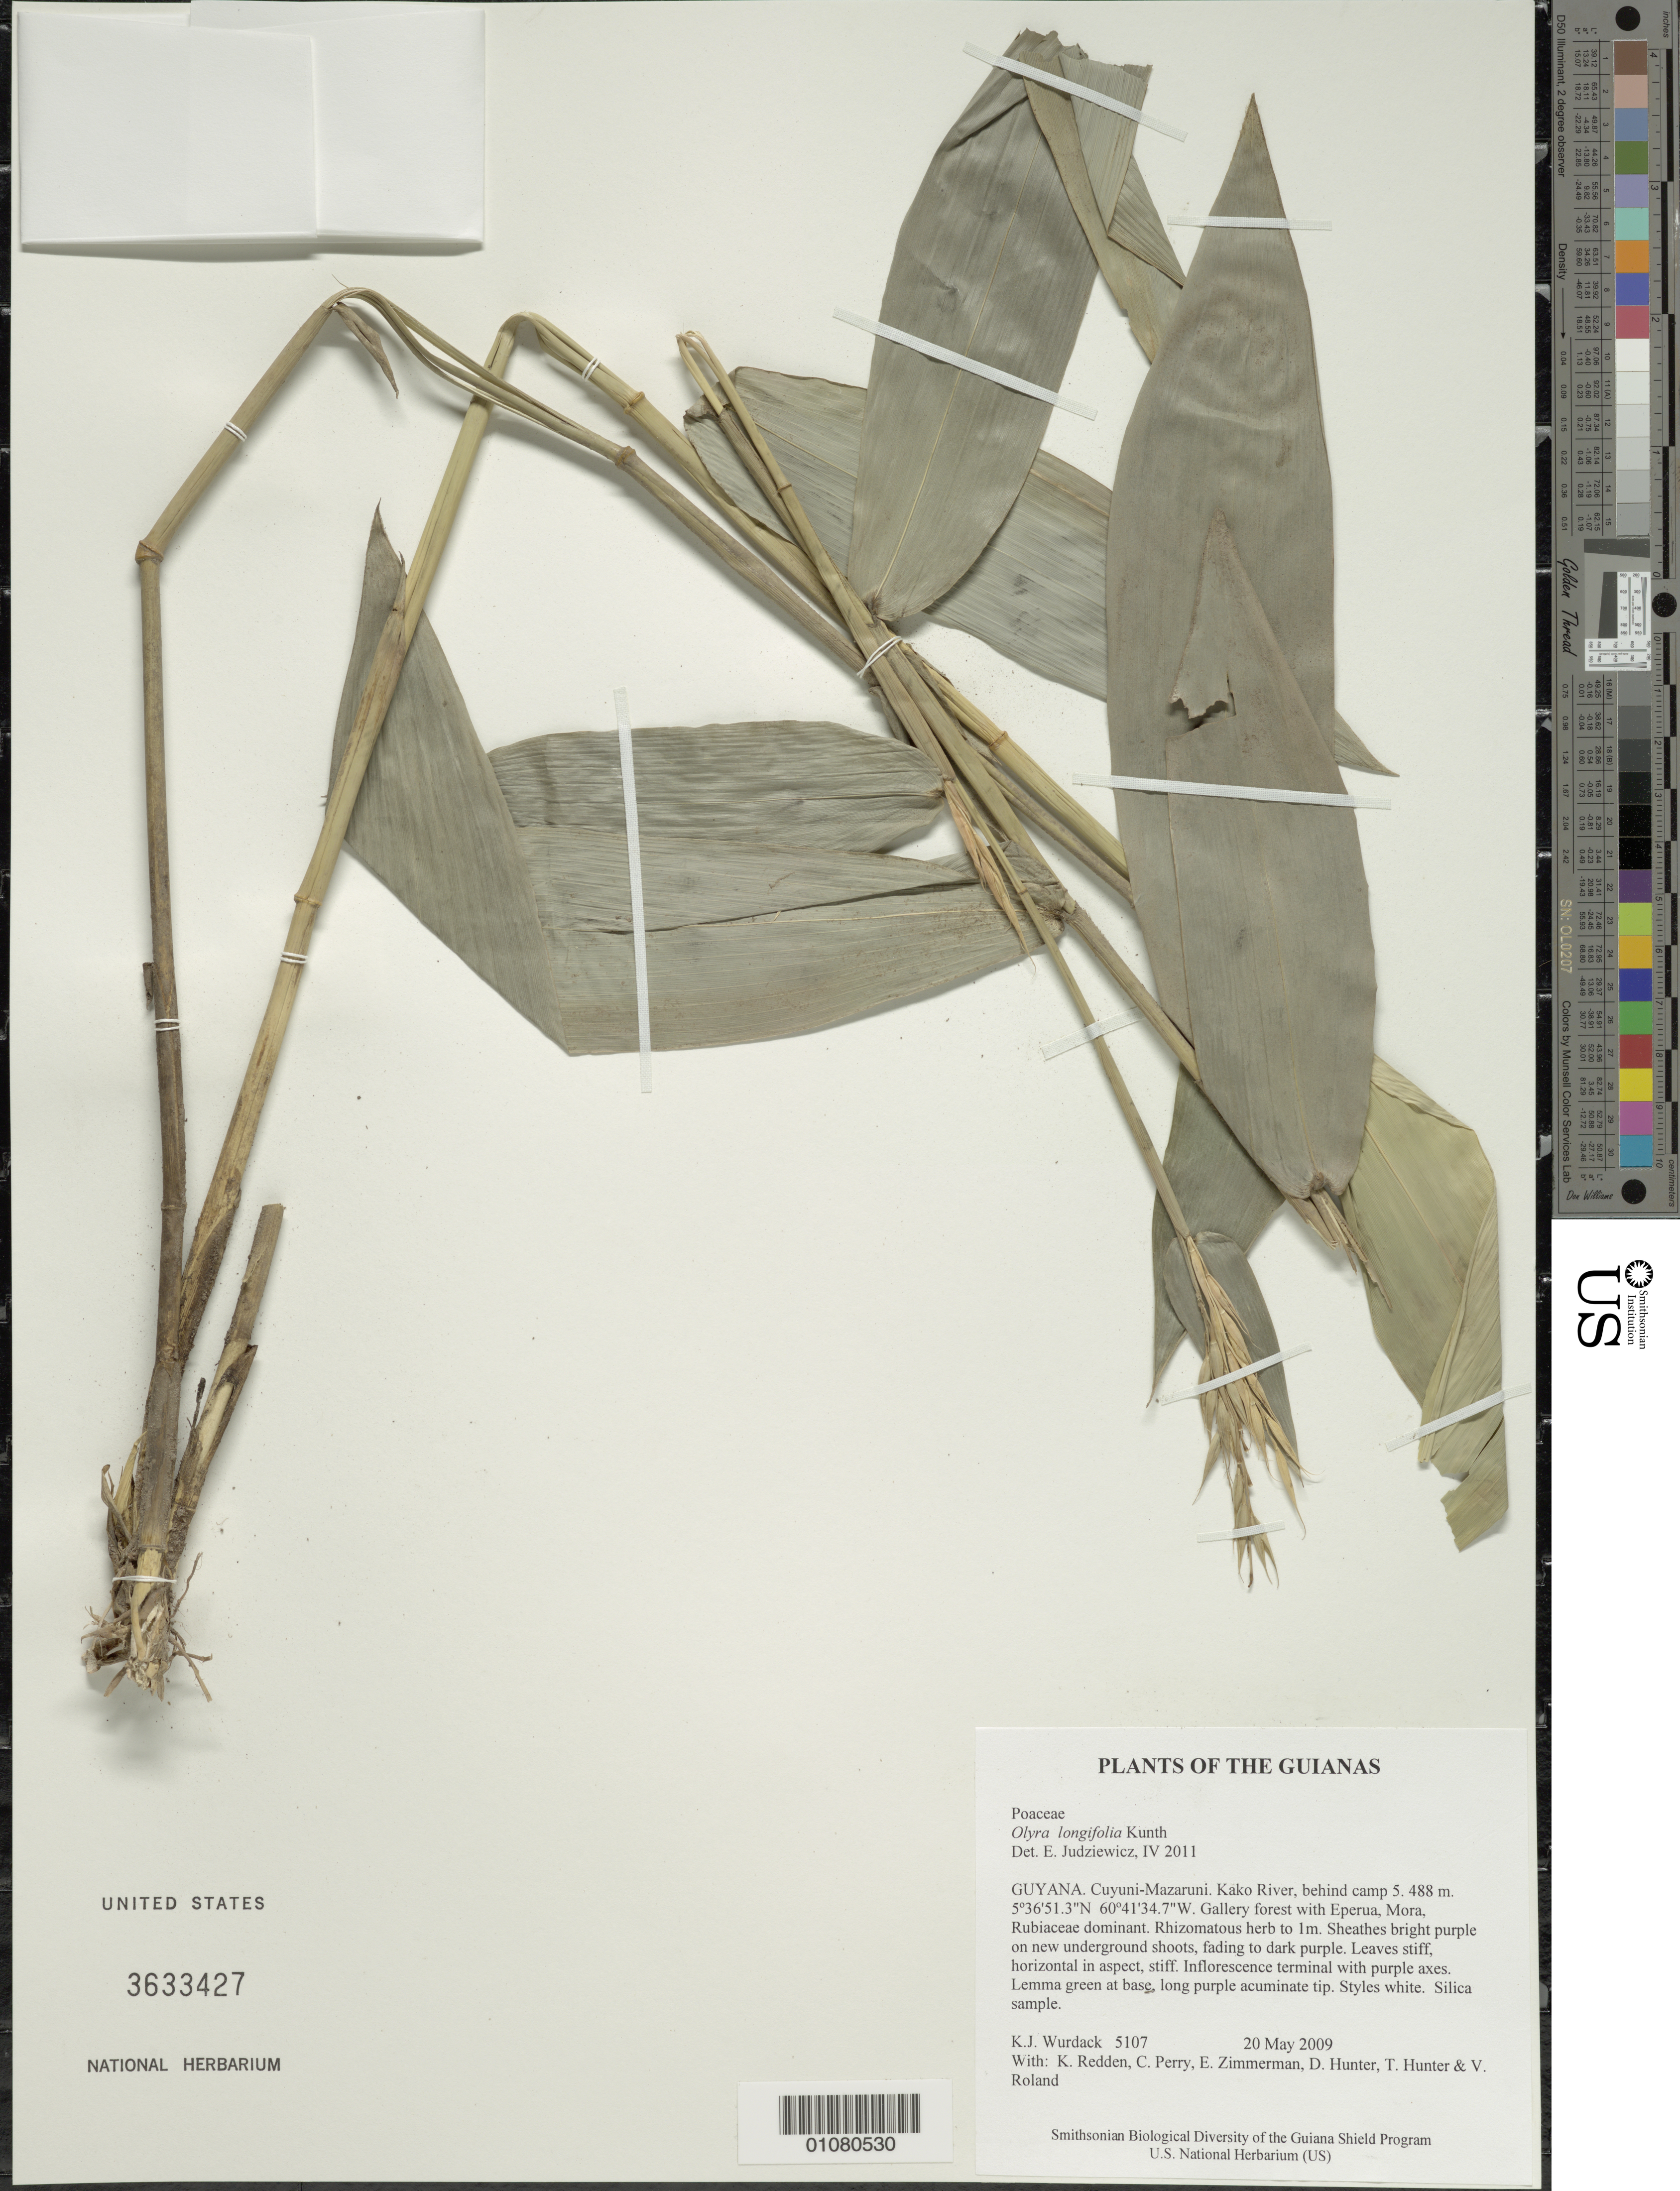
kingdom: Plantae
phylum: Tracheophyta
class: Liliopsida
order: Poales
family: Poaceae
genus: Olyra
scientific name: Olyra longifolia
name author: Kunth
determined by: Judziewicz, E. J.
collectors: K. Wurdack, K. M. Redden, C. Perry, E. Zimmerman, D. Hunter, T. Hunter & V. Roland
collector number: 5107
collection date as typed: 20 May 2009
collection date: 2009-05-20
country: Guyana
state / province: Cuyuni-Mazaruni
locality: Kako River, behind camp 5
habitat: Gallery forest with Eperua, Mora, Rubiaceae dominant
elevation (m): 488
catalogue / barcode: US 3633427